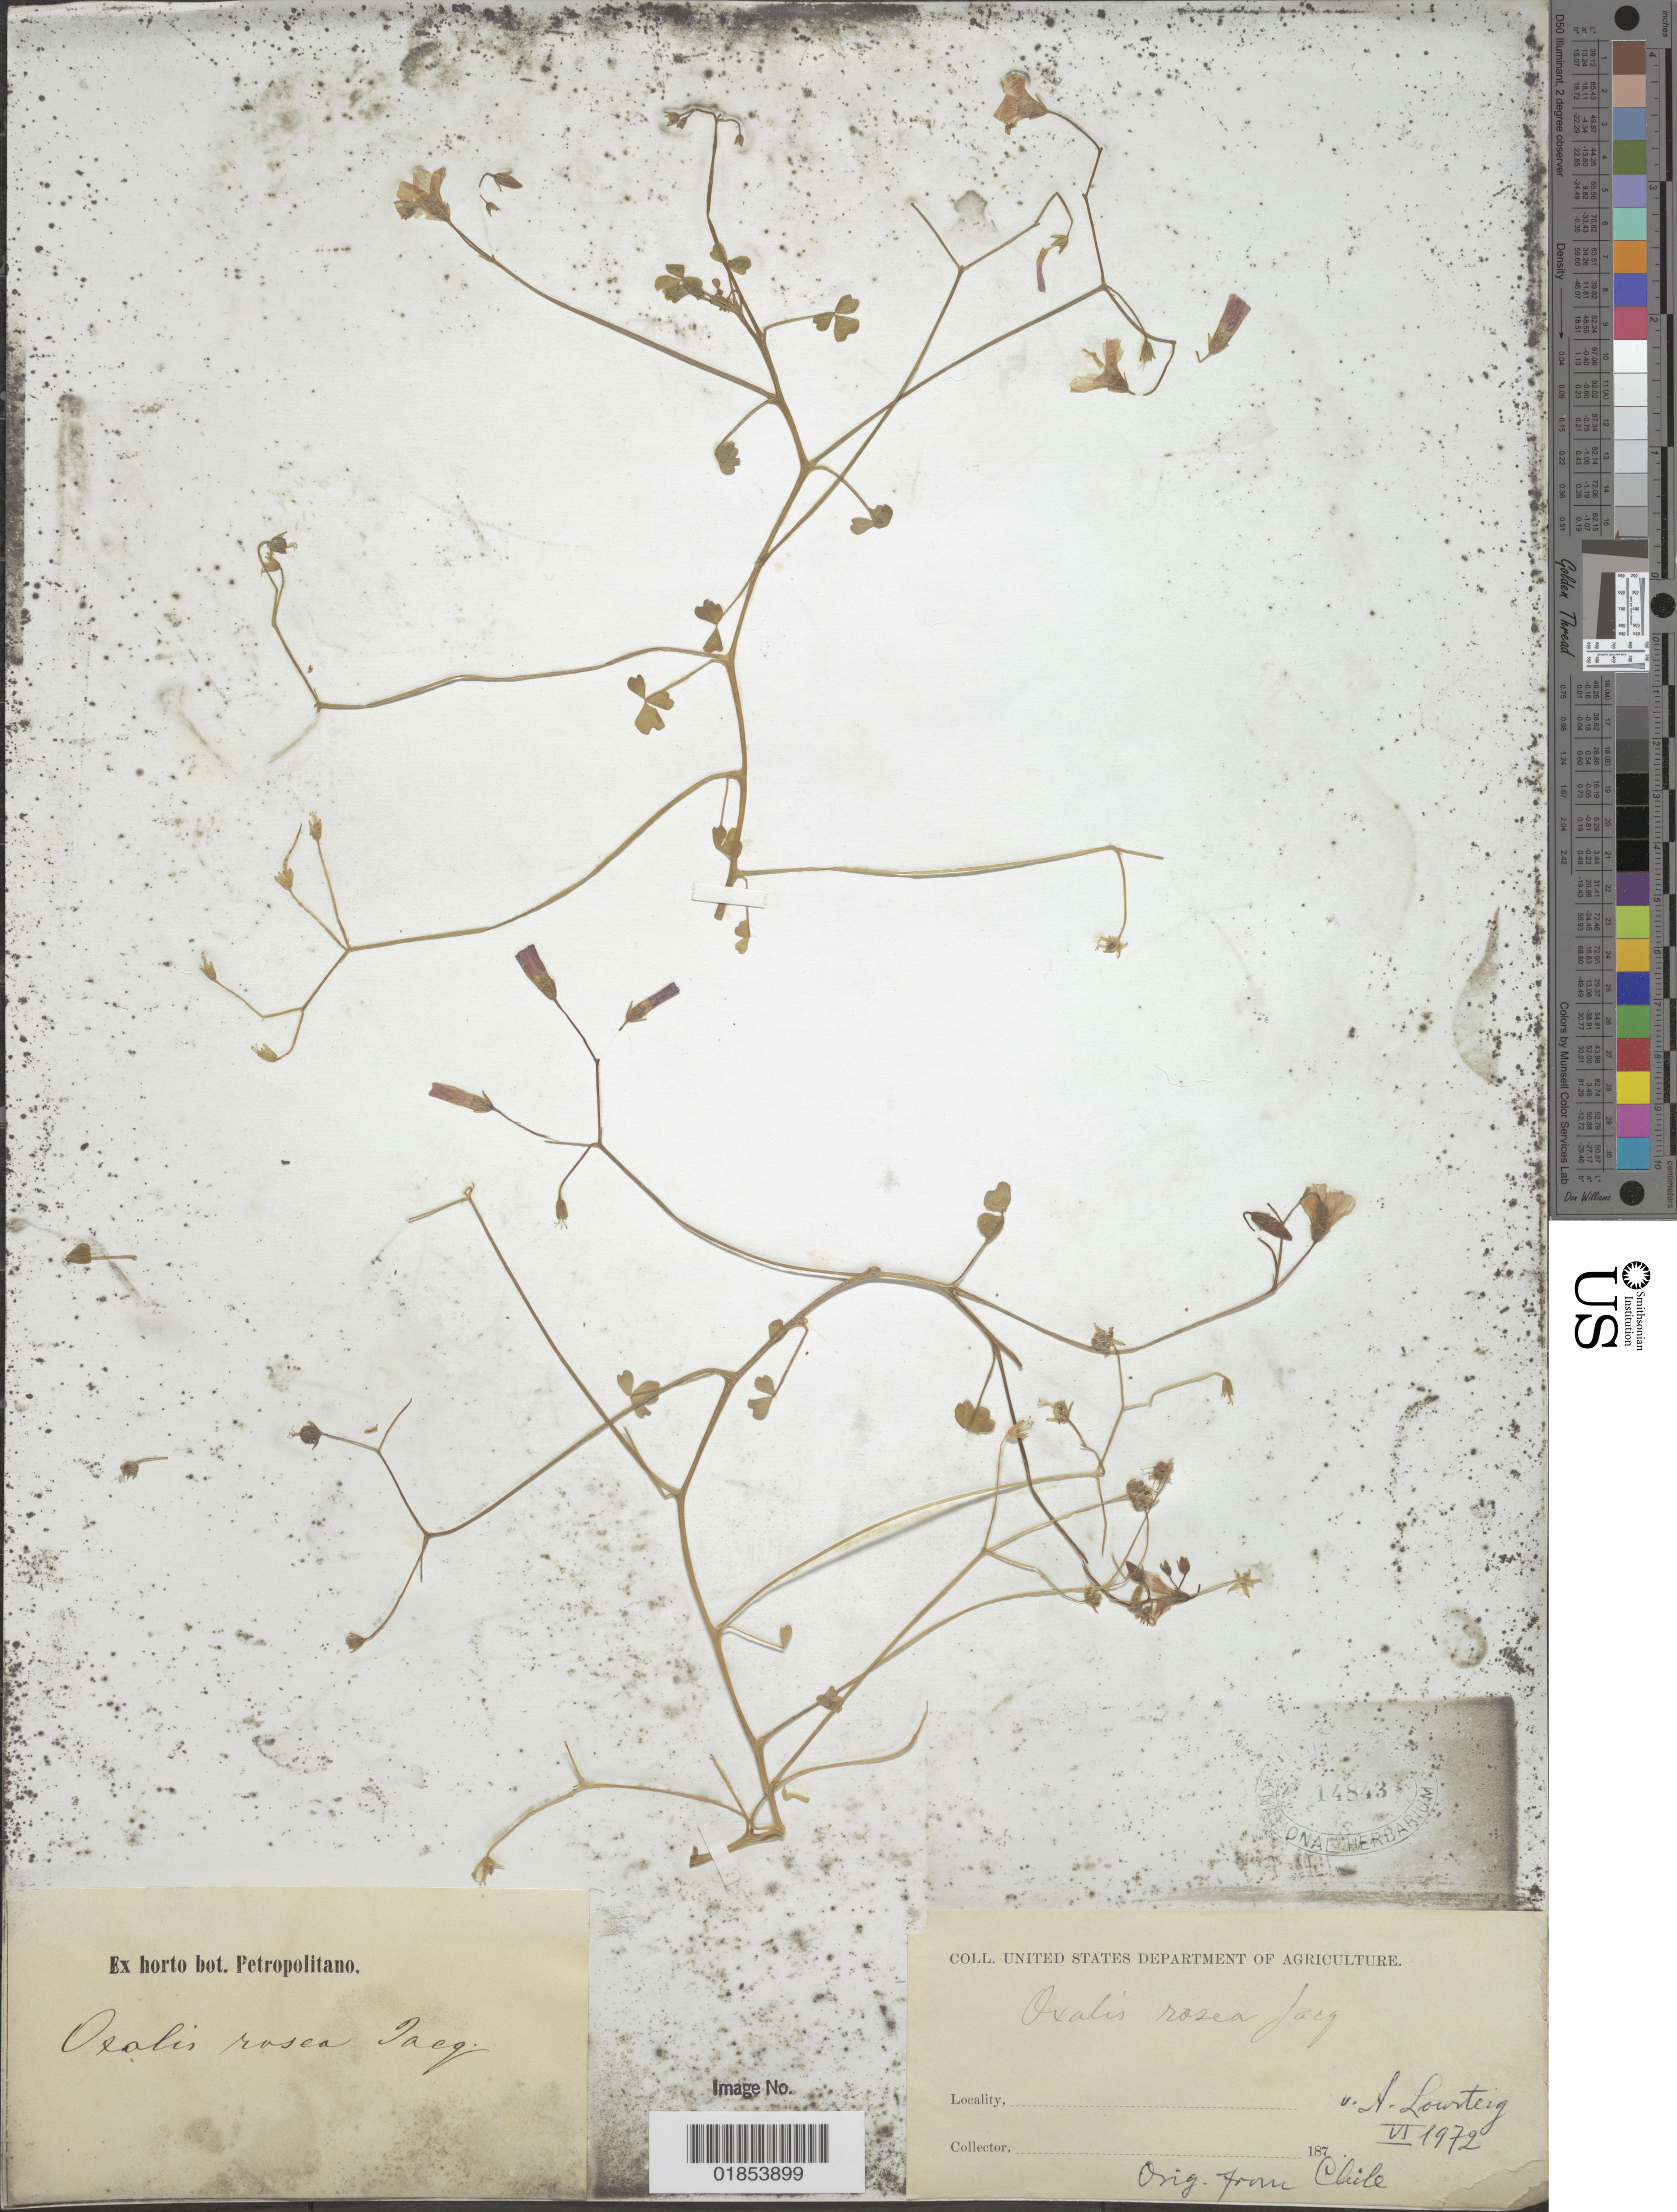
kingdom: Plantae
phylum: Tracheophyta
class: Magnoliopsida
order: Oxalidales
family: Oxalidaceae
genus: Oxalis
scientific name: Oxalis sp.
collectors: A. Lourteig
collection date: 1972-06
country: Chile